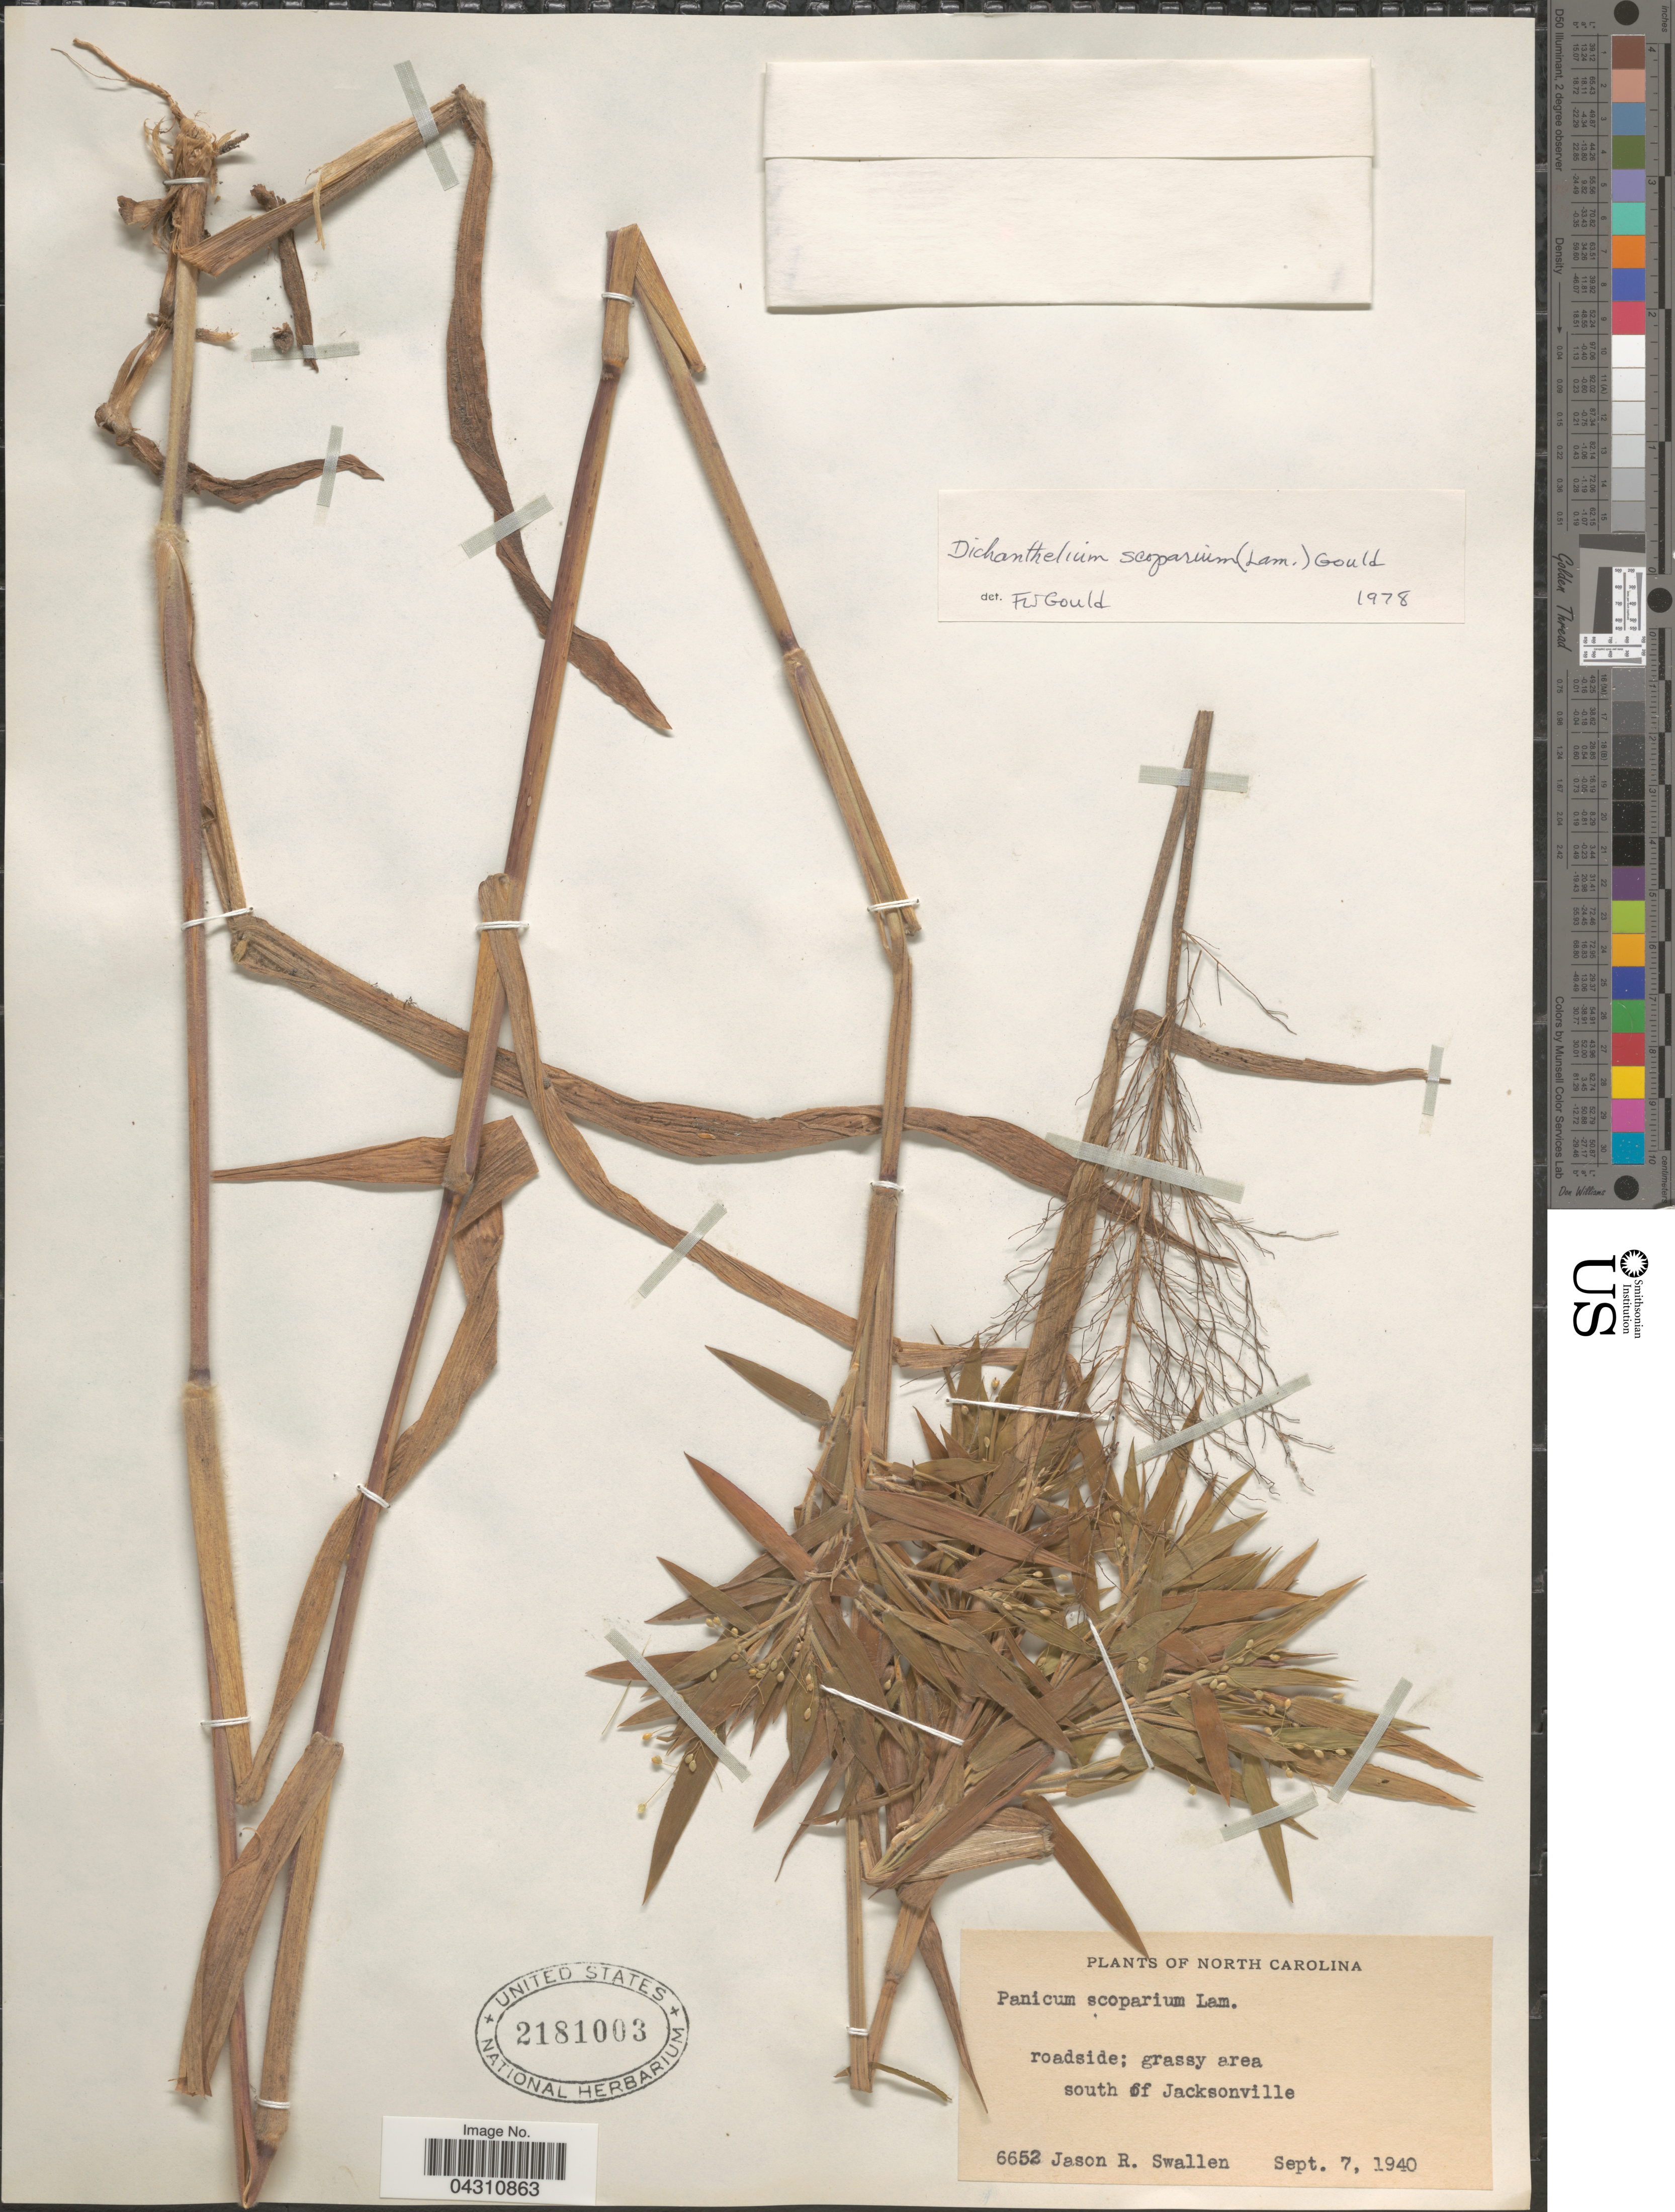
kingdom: Plantae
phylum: Tracheophyta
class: Liliopsida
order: Poales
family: Poaceae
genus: Dichanthelium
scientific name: Dichanthelium scoparium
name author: (Lam.) Gould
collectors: J. R. Swallen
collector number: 6652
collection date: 1940-09-07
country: United States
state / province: North Carolina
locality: Roadside: grassy area. South of Jacksonville.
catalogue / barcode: US 2181003